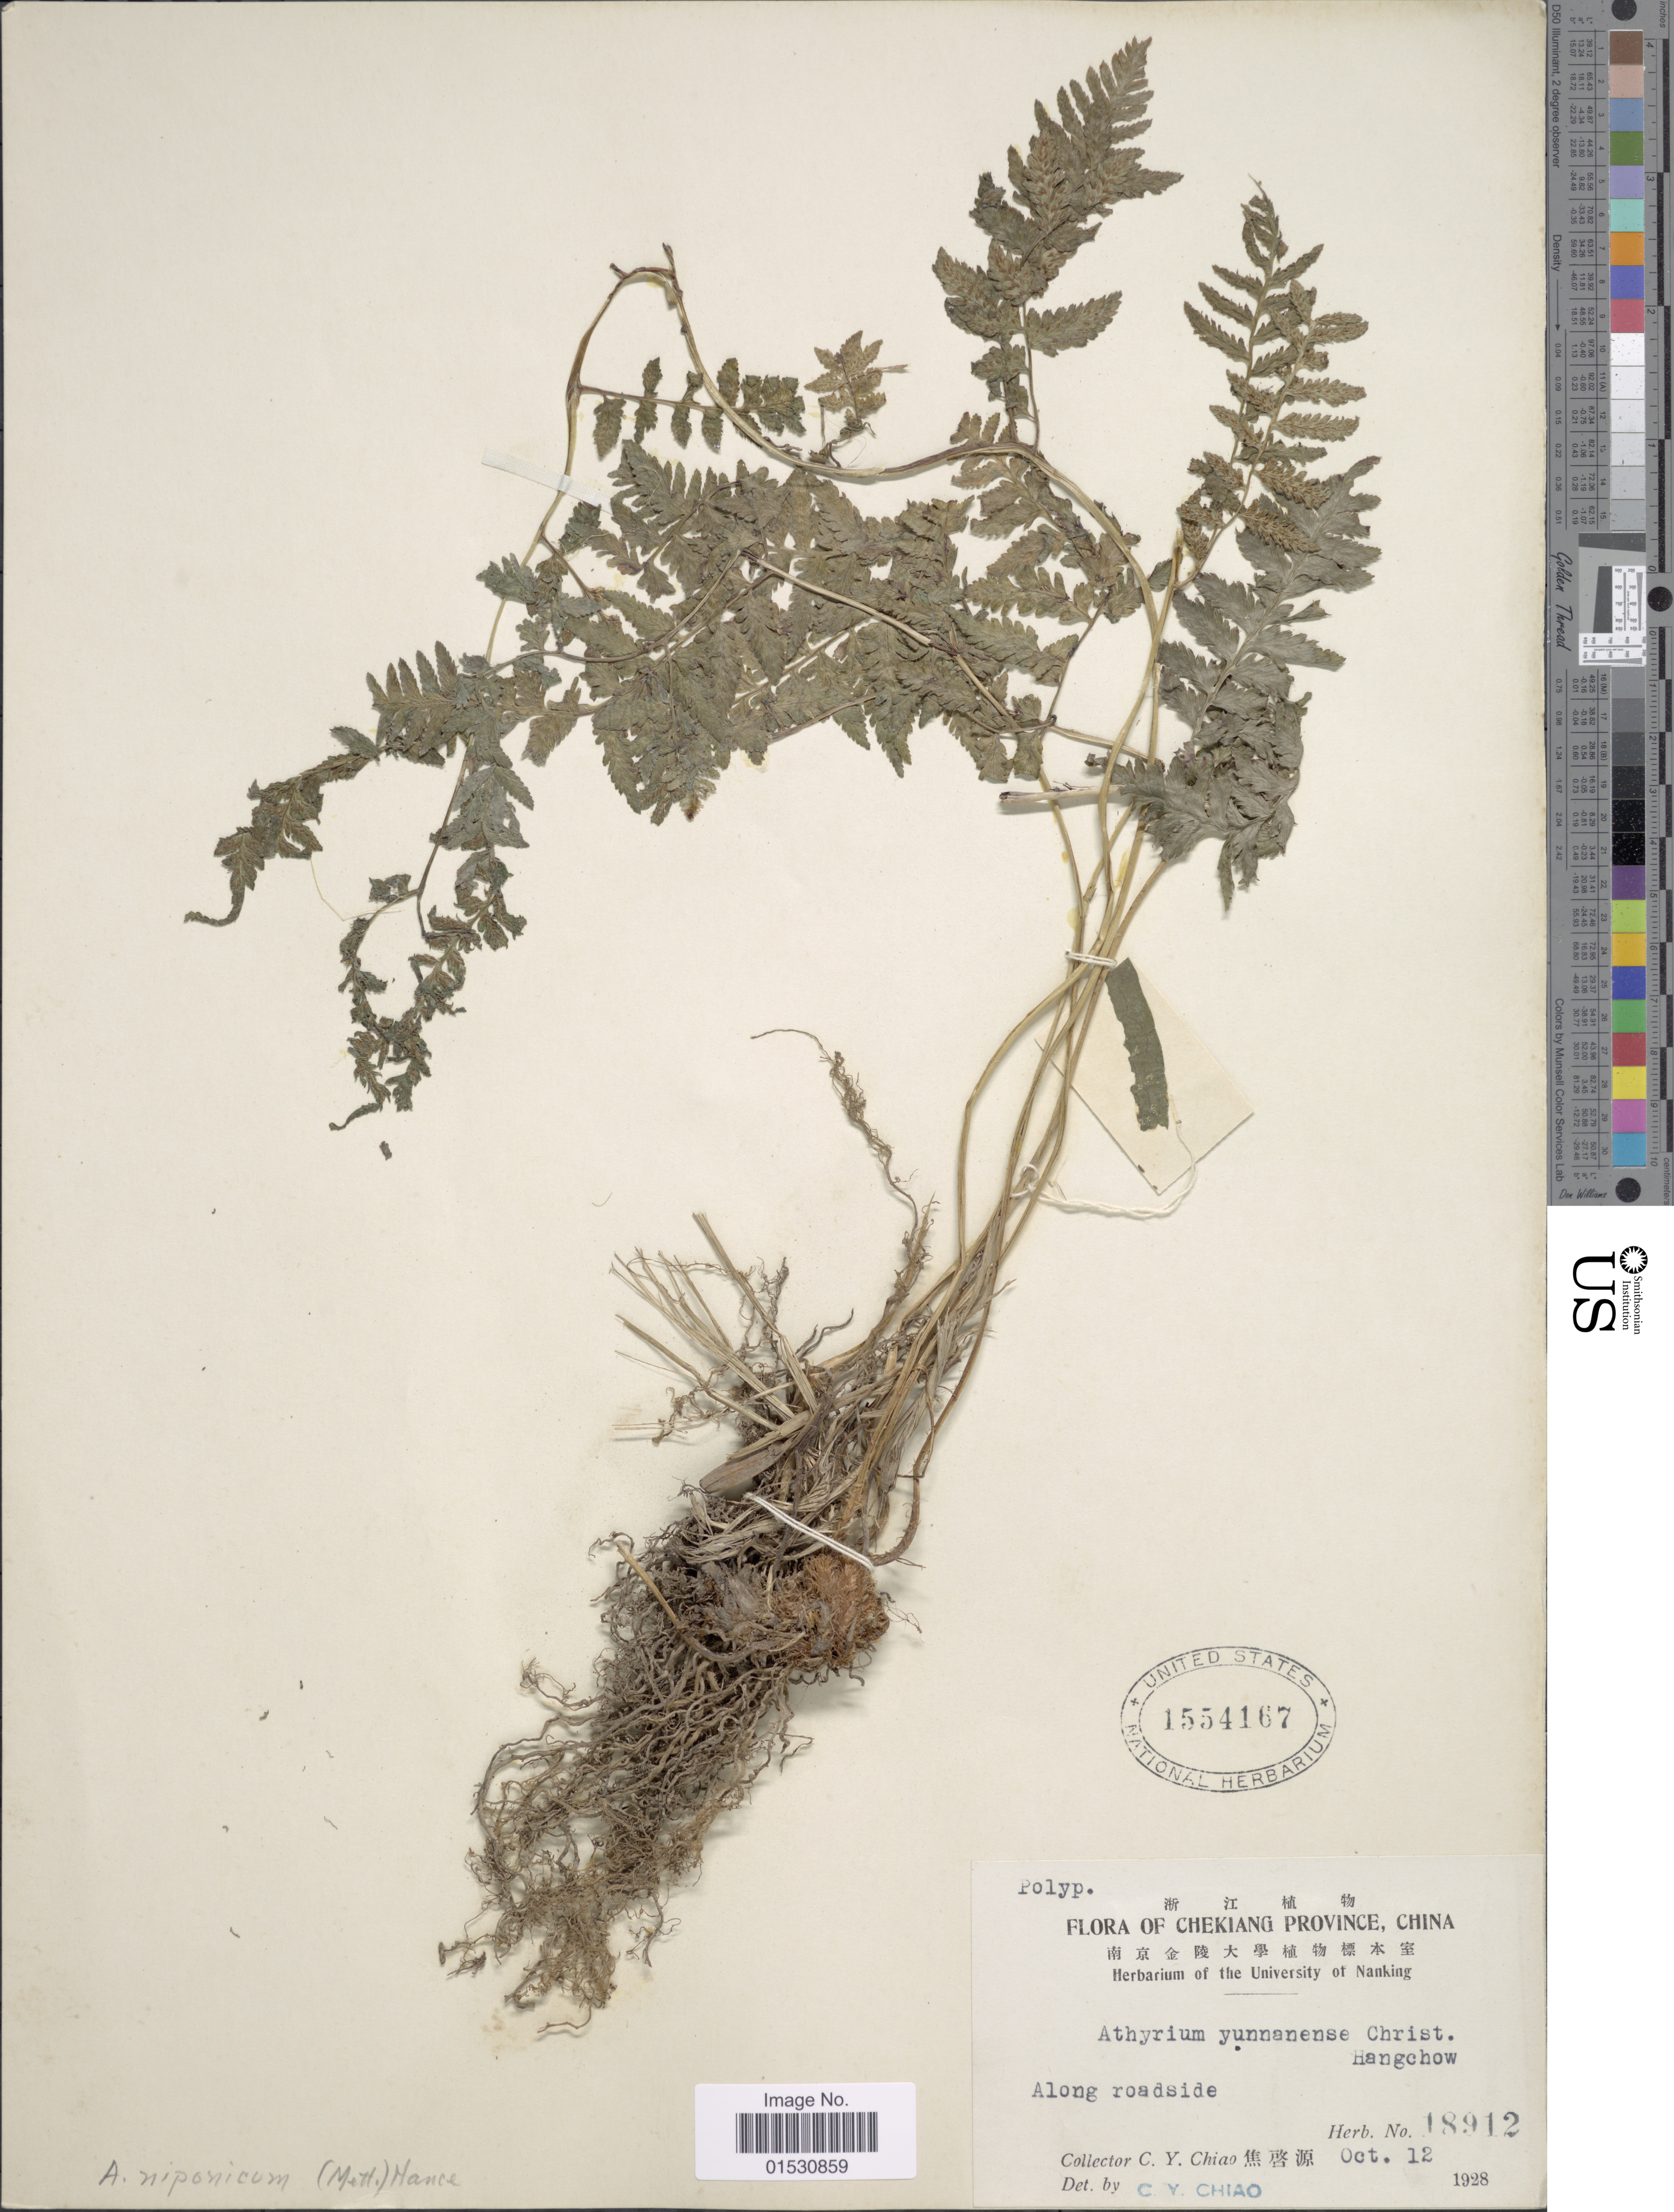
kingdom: Plantae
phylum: Tracheophyta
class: Polypodiopsida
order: Polypodiales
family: Athyriaceae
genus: Athyrium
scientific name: Athyrium nipponicum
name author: (Mett.) Hance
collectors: C. Y. Chiao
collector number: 18912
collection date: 1928-10-12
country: China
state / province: Zhejiang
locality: Chekiang Province. Along roadside.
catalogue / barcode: US 1554167